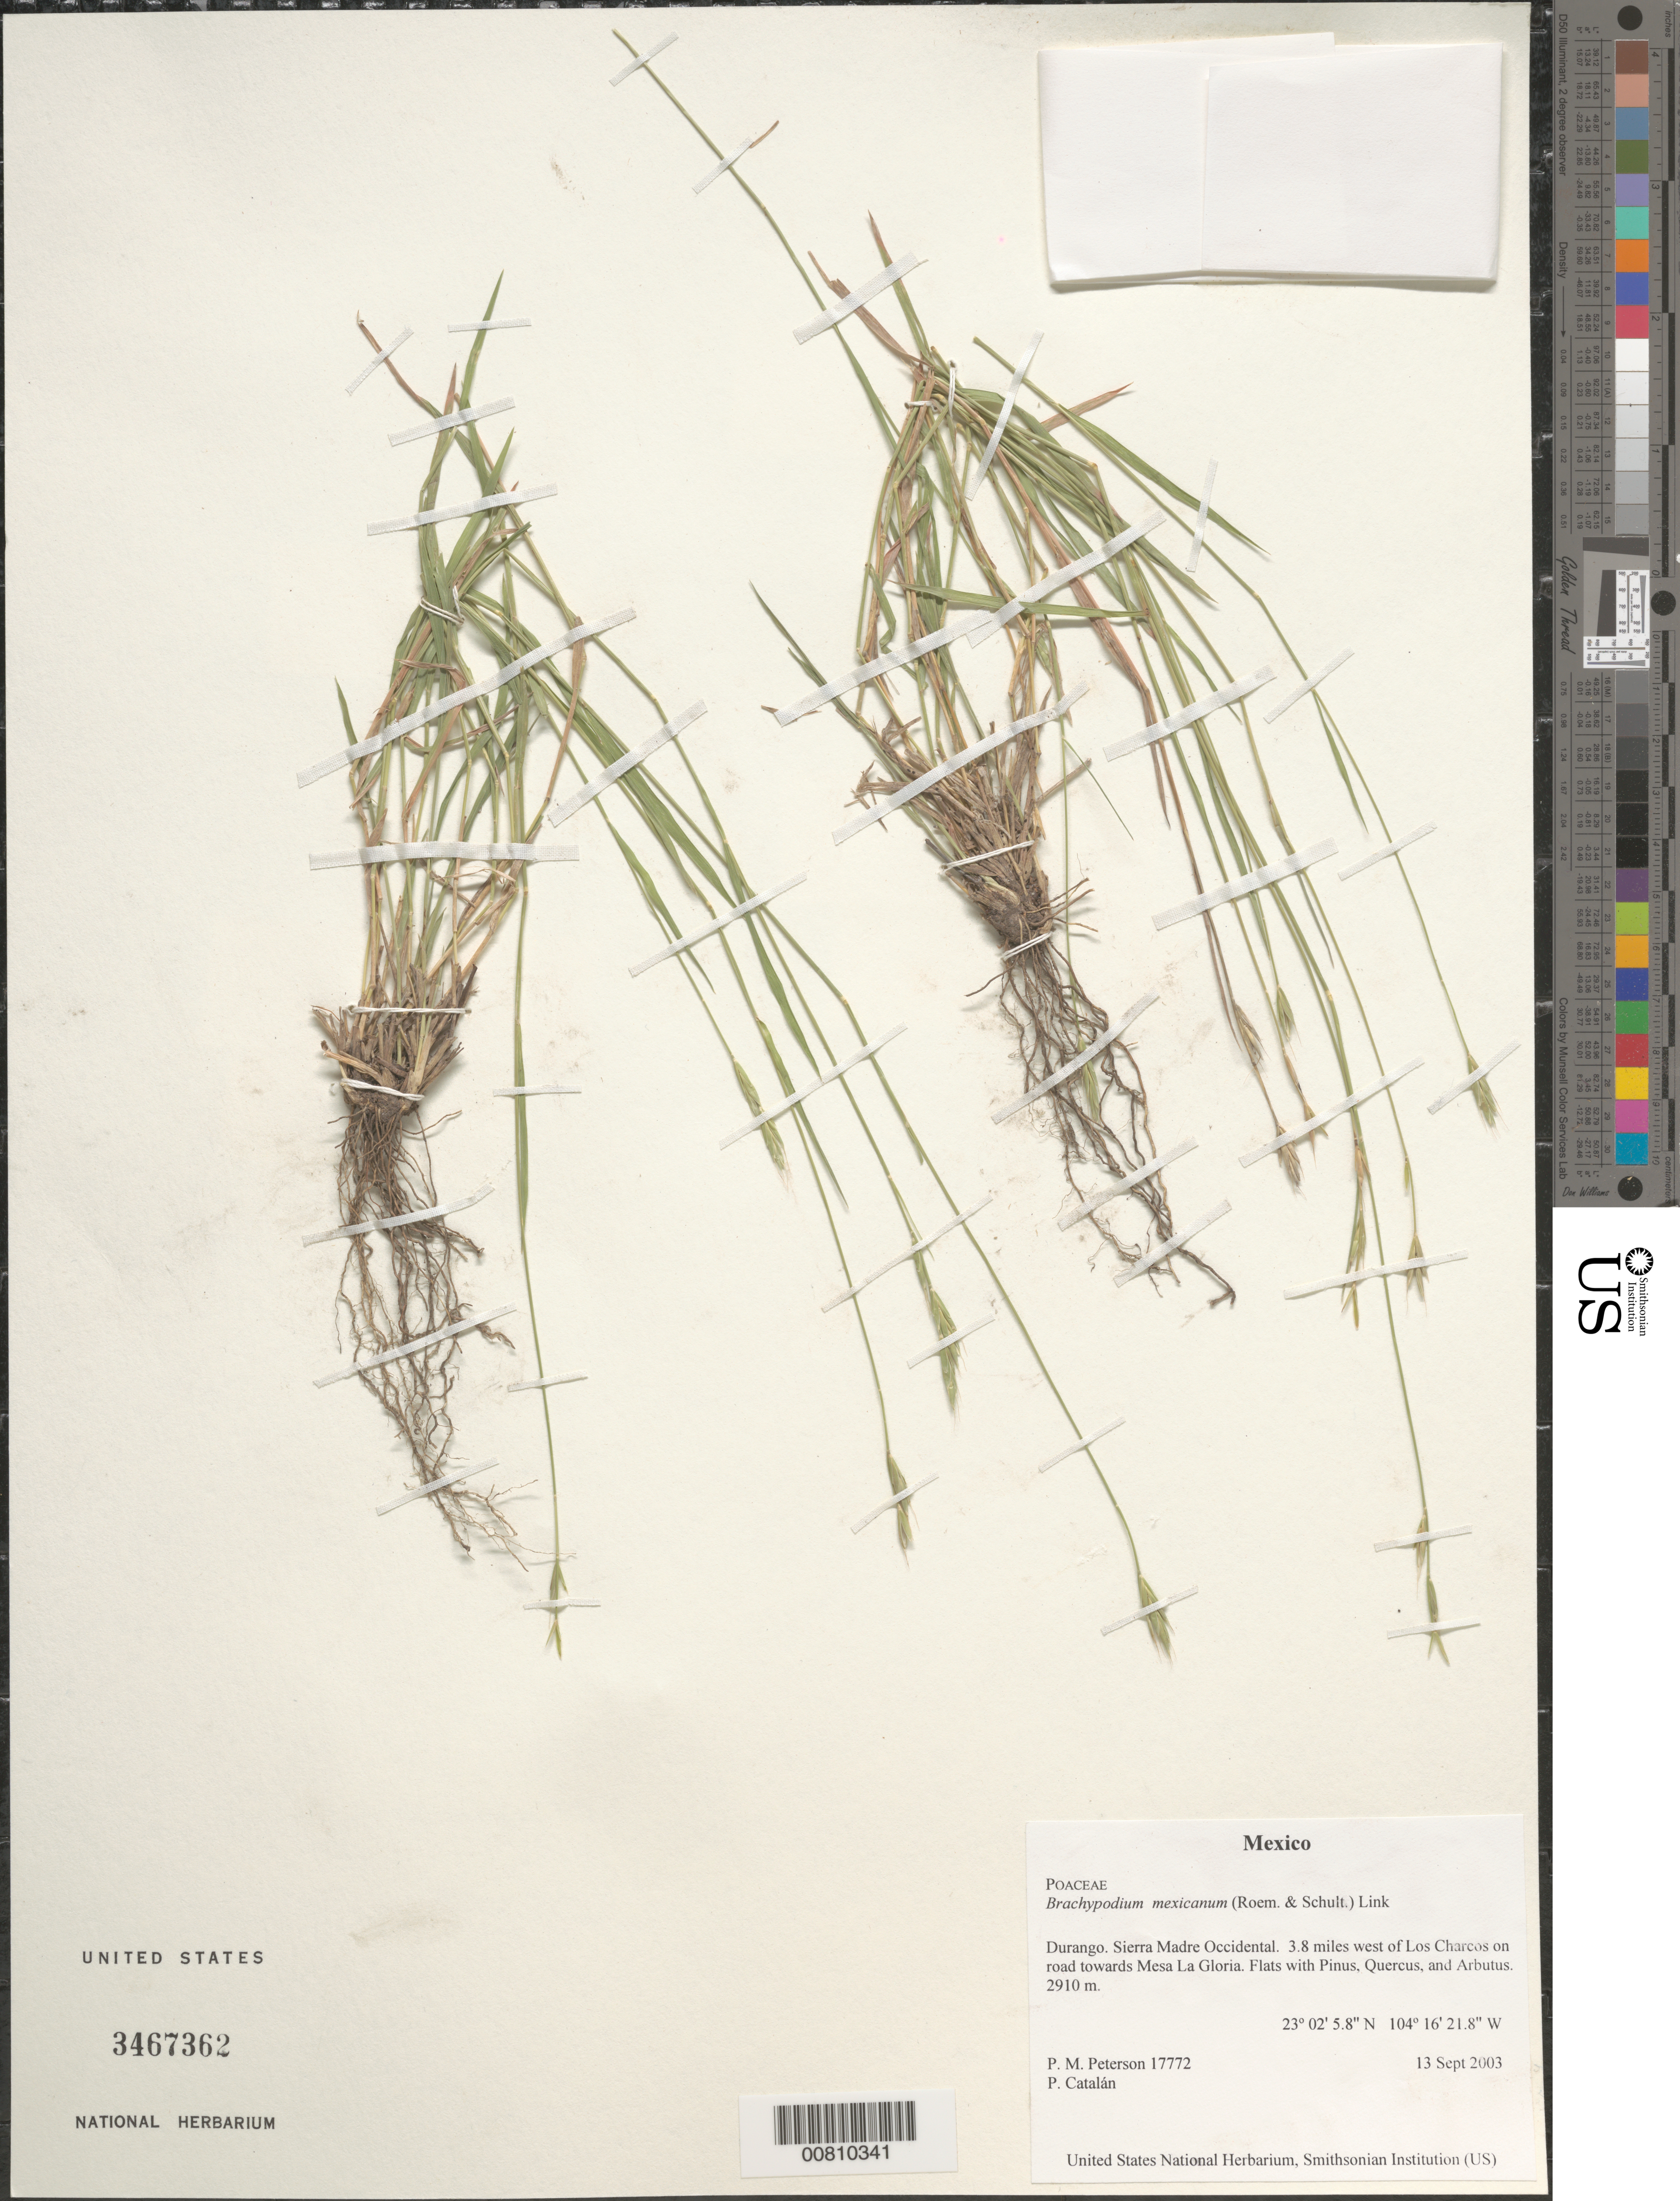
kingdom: Plantae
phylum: Tracheophyta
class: Liliopsida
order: Poales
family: Poaceae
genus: Brachypodium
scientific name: Brachypodium mexicanum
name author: (Roem. & Schult.) Link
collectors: P. M. Peterson & F. Sánchez Alvarado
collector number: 17772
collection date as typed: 13 Sep 2003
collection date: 2003-09-13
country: Mexico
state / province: Durango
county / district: Sierra Madre Occidental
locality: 3.8 miles west of Los Charcos on road towards Mesa La Gloria. Flats with Pinus, Quercus, and Arbutus.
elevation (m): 2910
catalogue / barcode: US 3467362